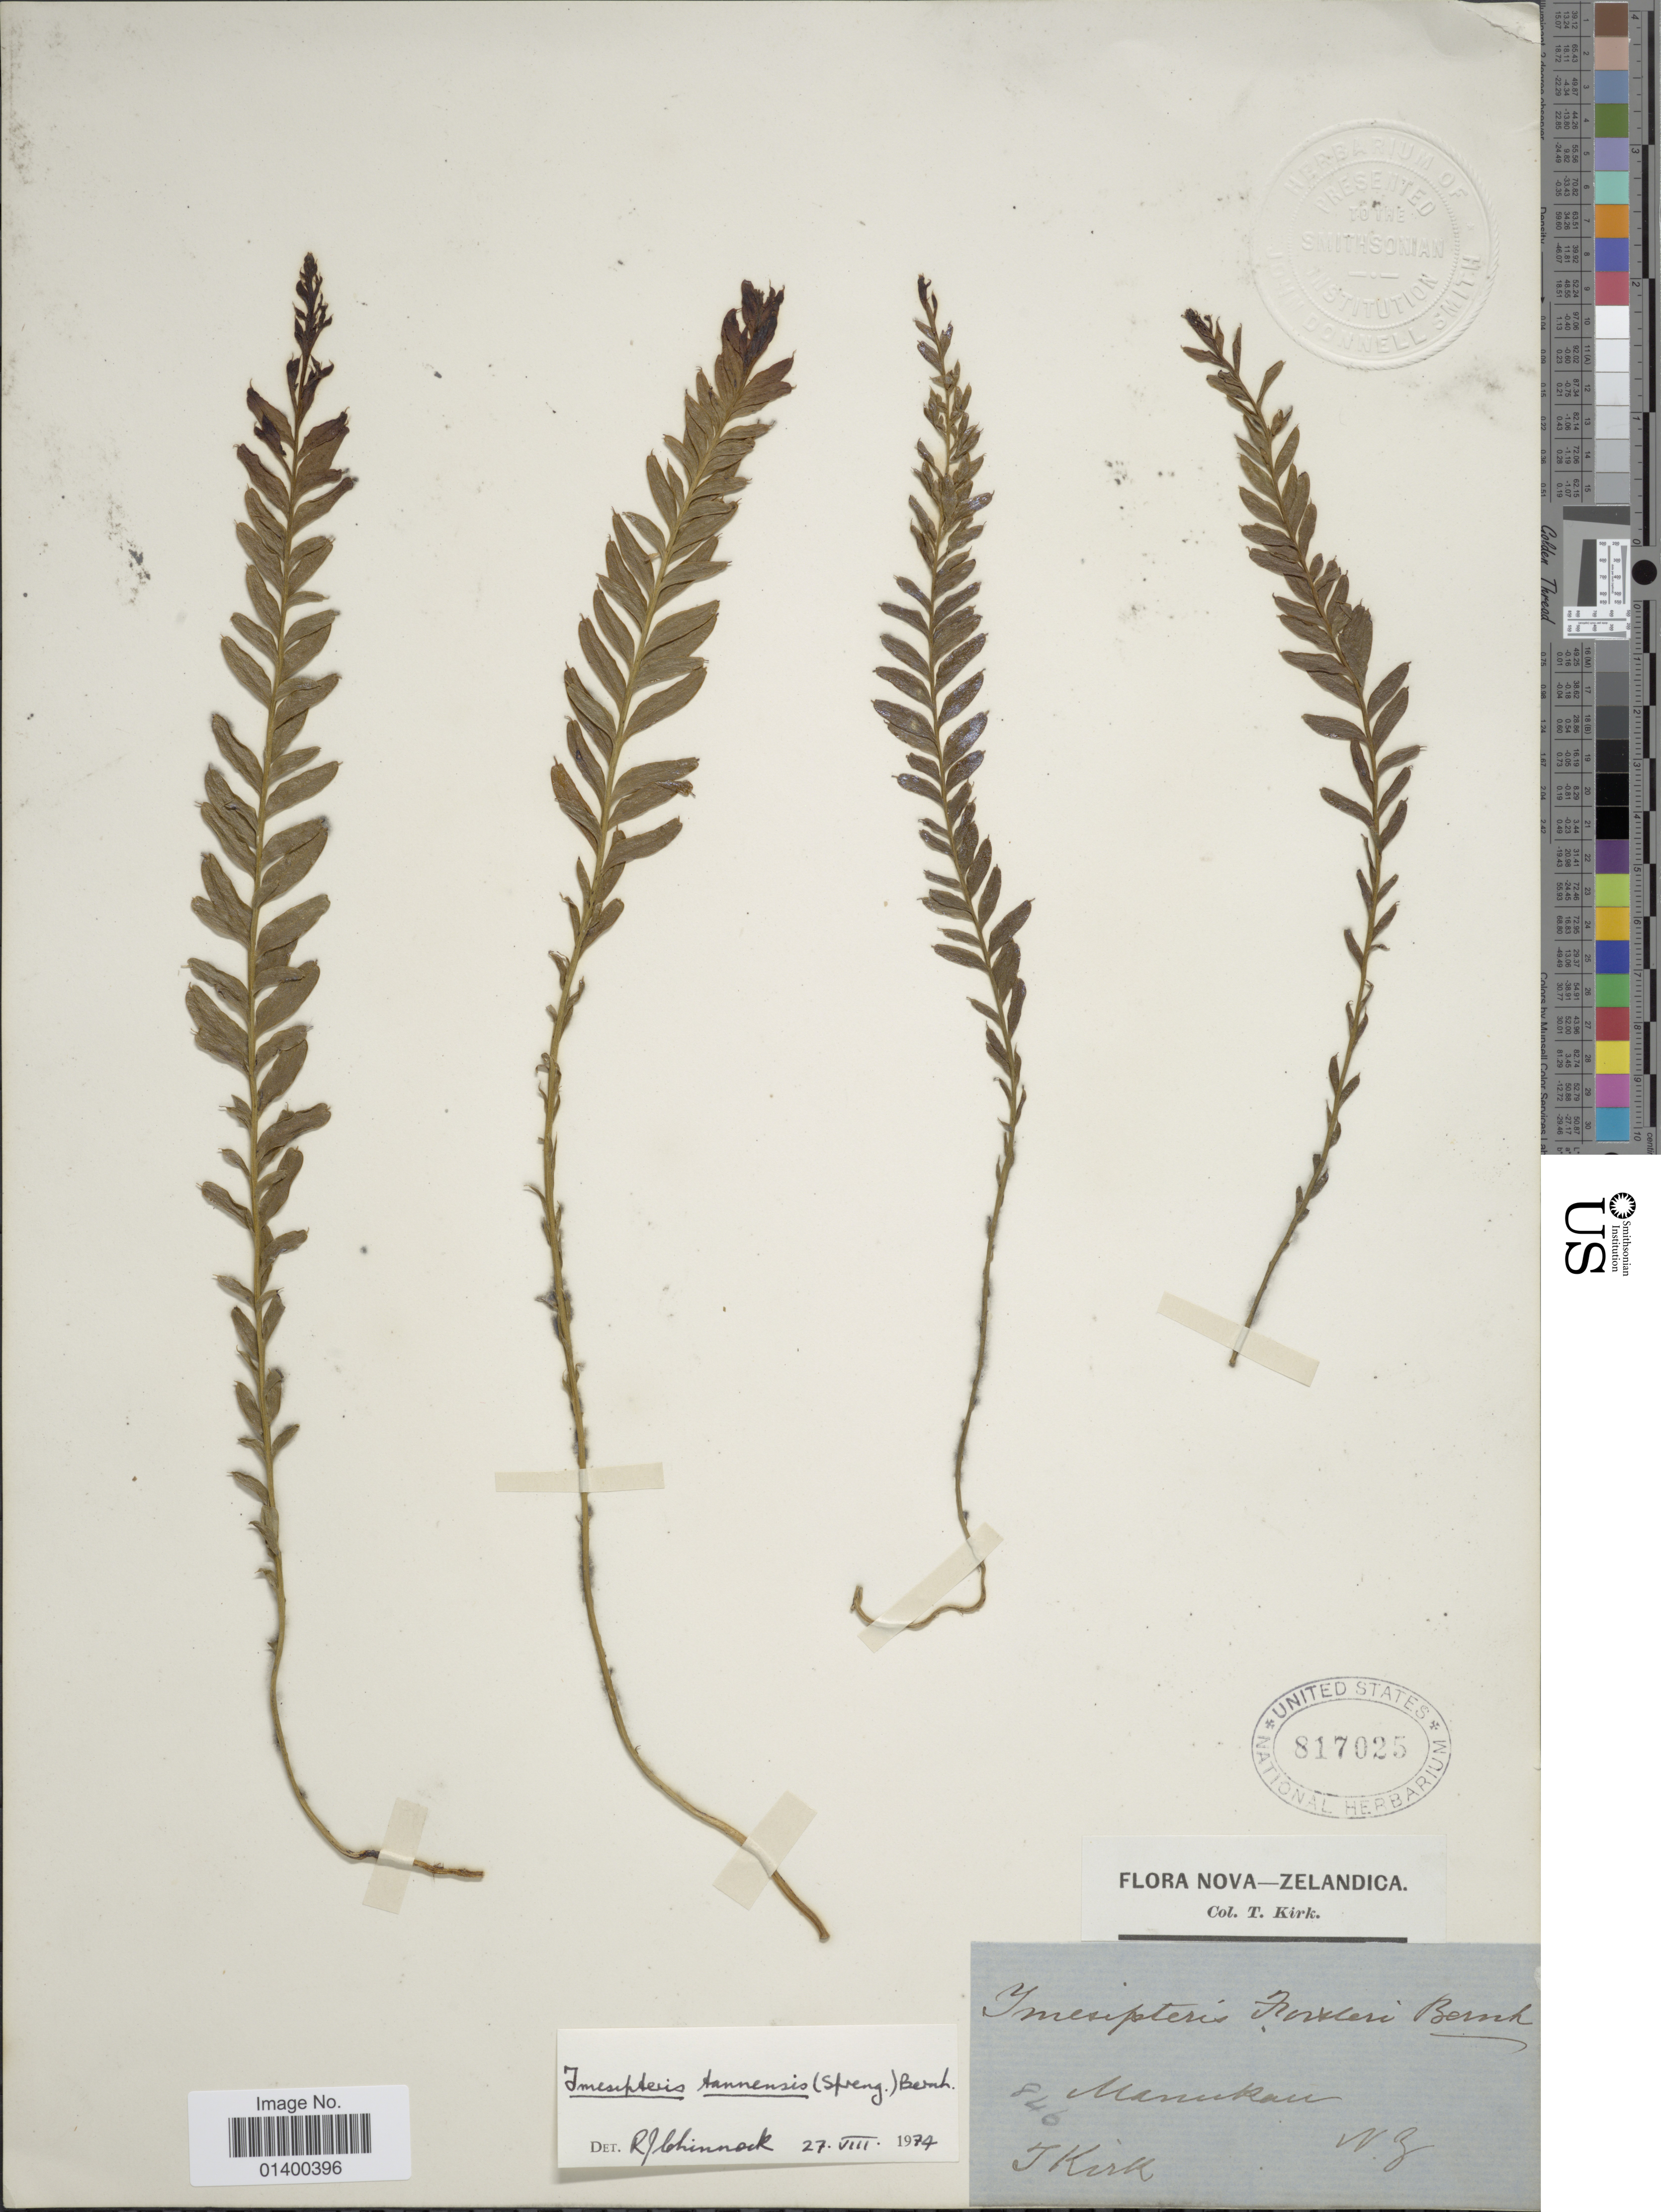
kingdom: Plantae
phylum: Tracheophyta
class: Polypodiopsida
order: Psilotales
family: Psilotaceae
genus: Tmesipteris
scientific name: Tmesipteris tannensis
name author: (Spreng.) Bernh.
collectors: T. Kirk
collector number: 846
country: New Zealand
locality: Manukau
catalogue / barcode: US 817025